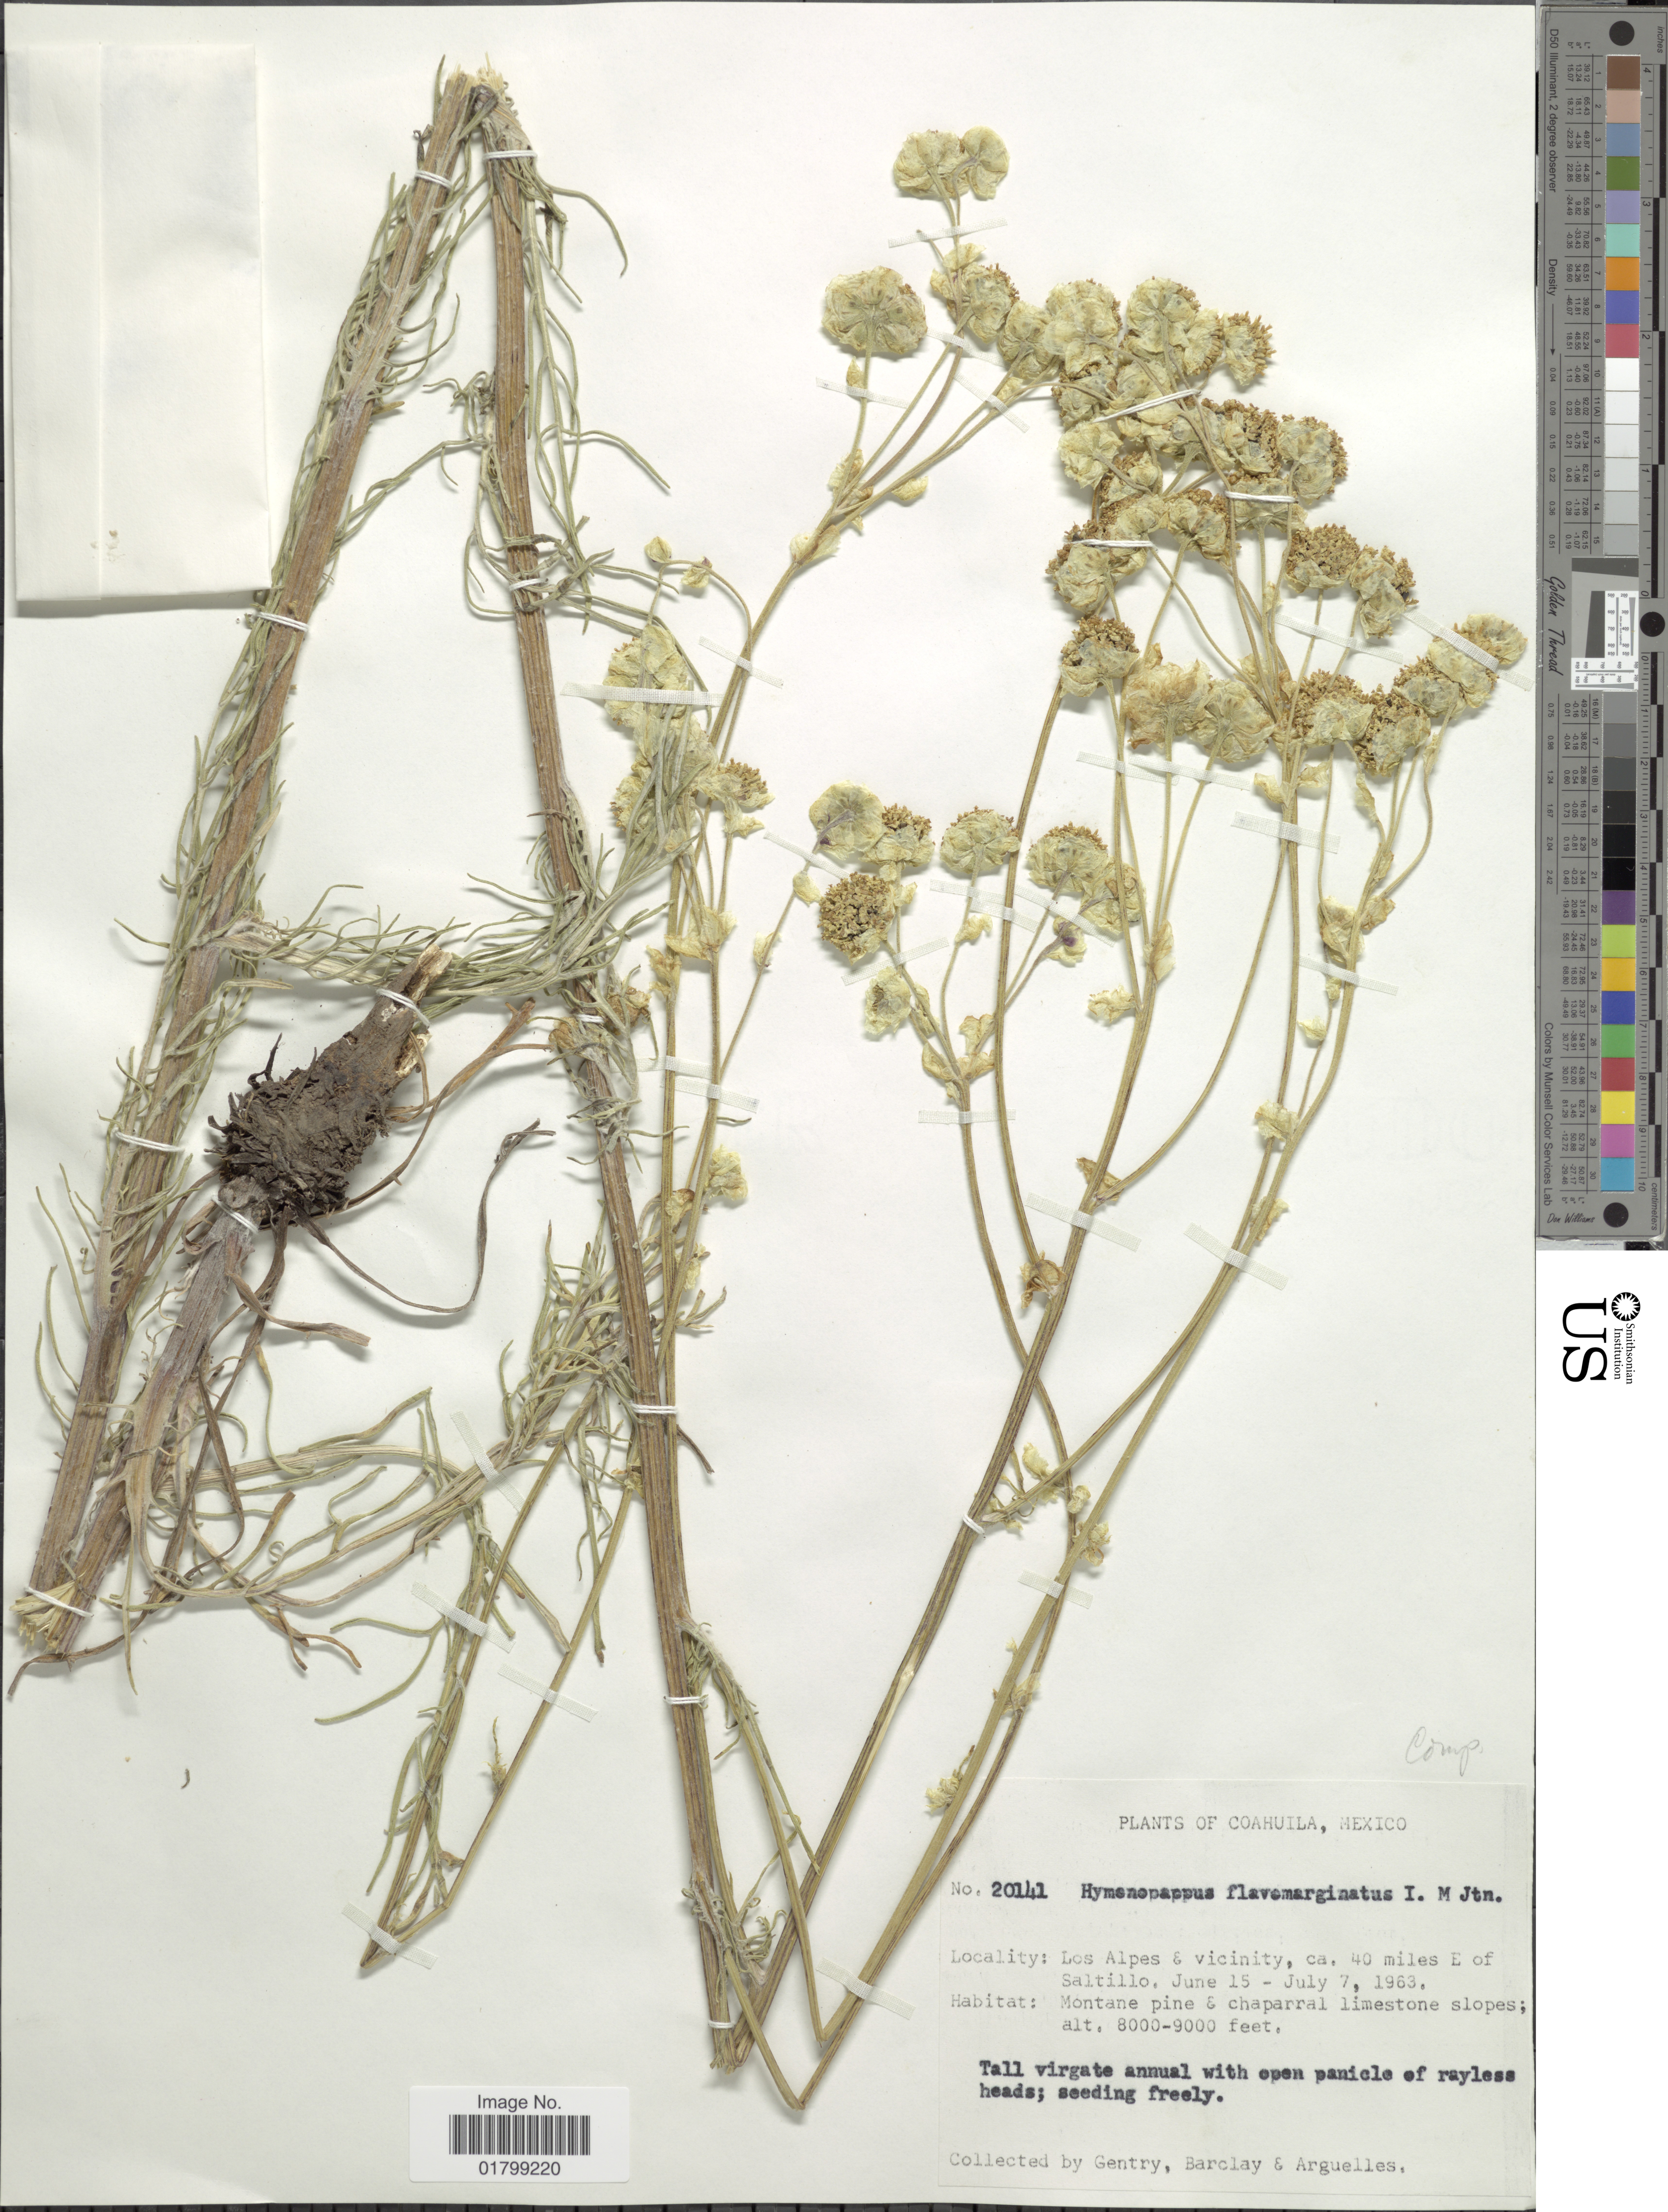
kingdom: Plantae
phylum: Tracheophyta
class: Magnoliopsida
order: Asterales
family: Asteraceae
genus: Hymenopappus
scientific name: Hymenopappus flavomarginatus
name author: I.M. Johnst.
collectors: Gentry, --, -- Barclay & Arguelles, --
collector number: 20141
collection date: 1963-06-15/1963-07-07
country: Mexico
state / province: Coahuila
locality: Los Alpes & vicinity, ca. 40 miles E of Saltillo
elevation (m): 2438